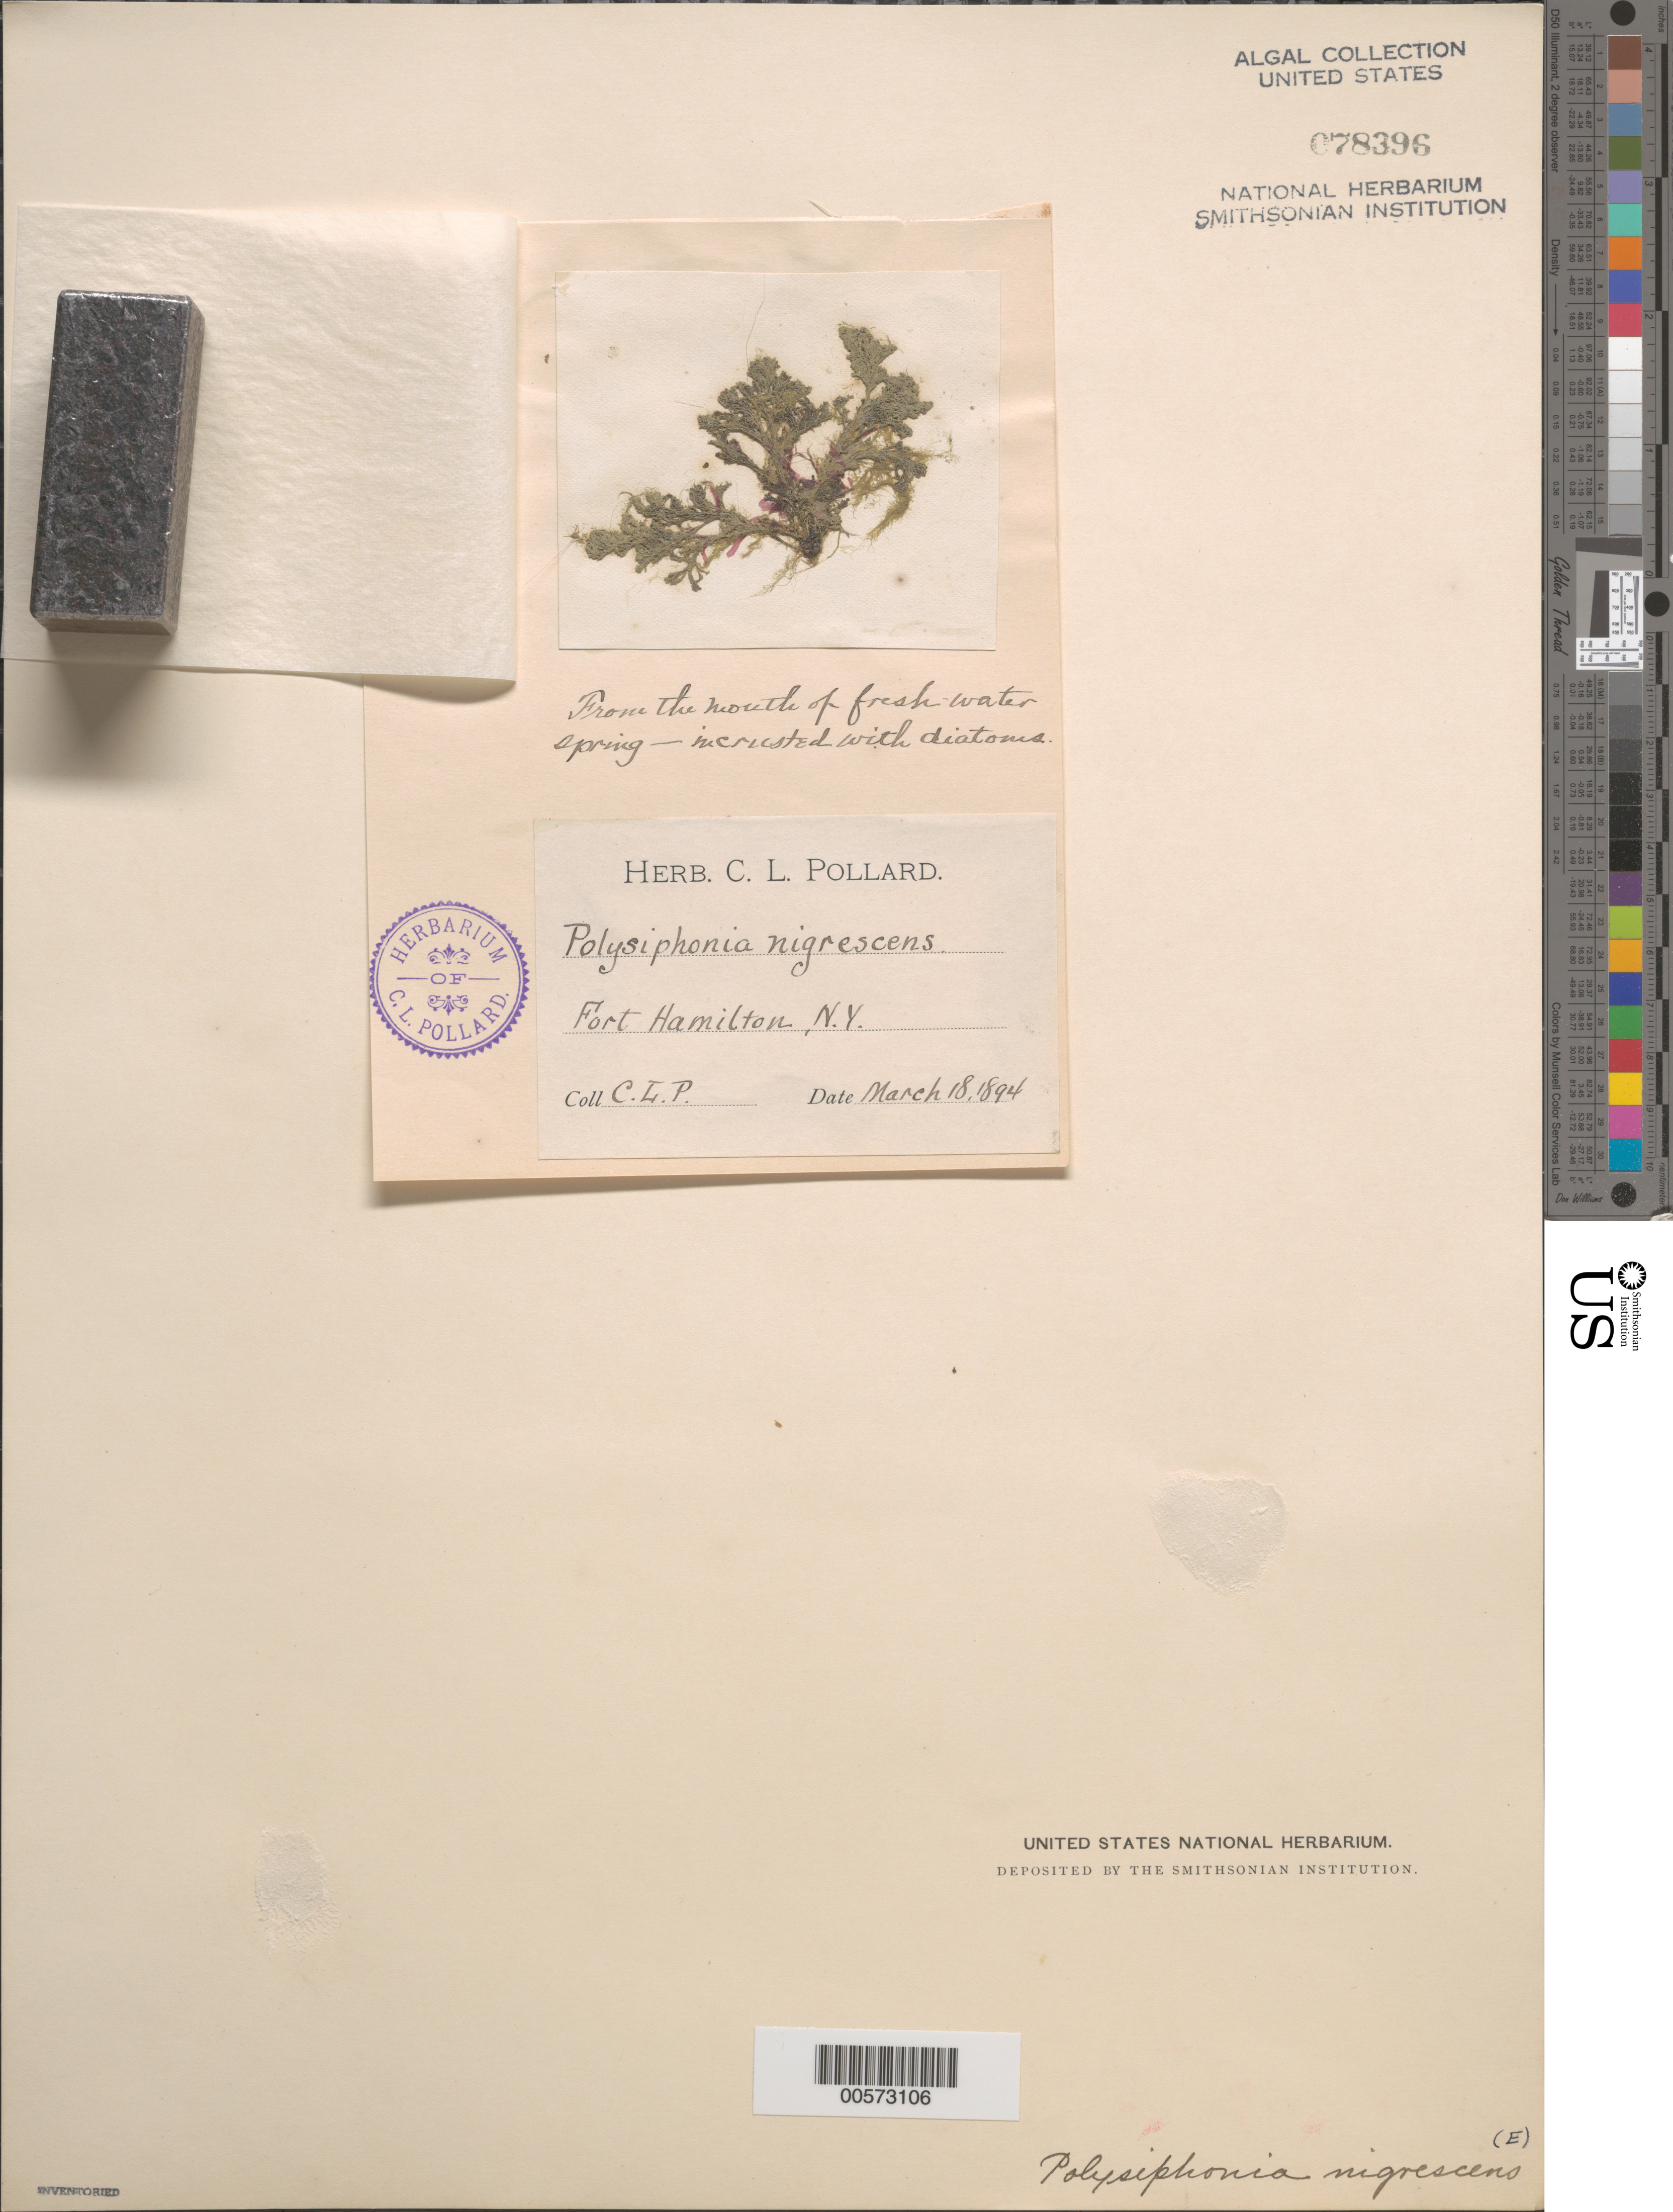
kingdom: Plantae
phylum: Rhodophyta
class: Florideophyceae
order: Ceramiales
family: Rhodomelaceae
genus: Vertebrata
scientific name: Vertebrata fucoides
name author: (Hudson) Kuntze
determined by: Algae name updating Project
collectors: C. L. Pollard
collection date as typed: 18 Mar 1894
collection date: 1894-03-18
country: United States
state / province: New York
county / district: Kings County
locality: Fort Hamilton, Brooklyn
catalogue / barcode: US 78396